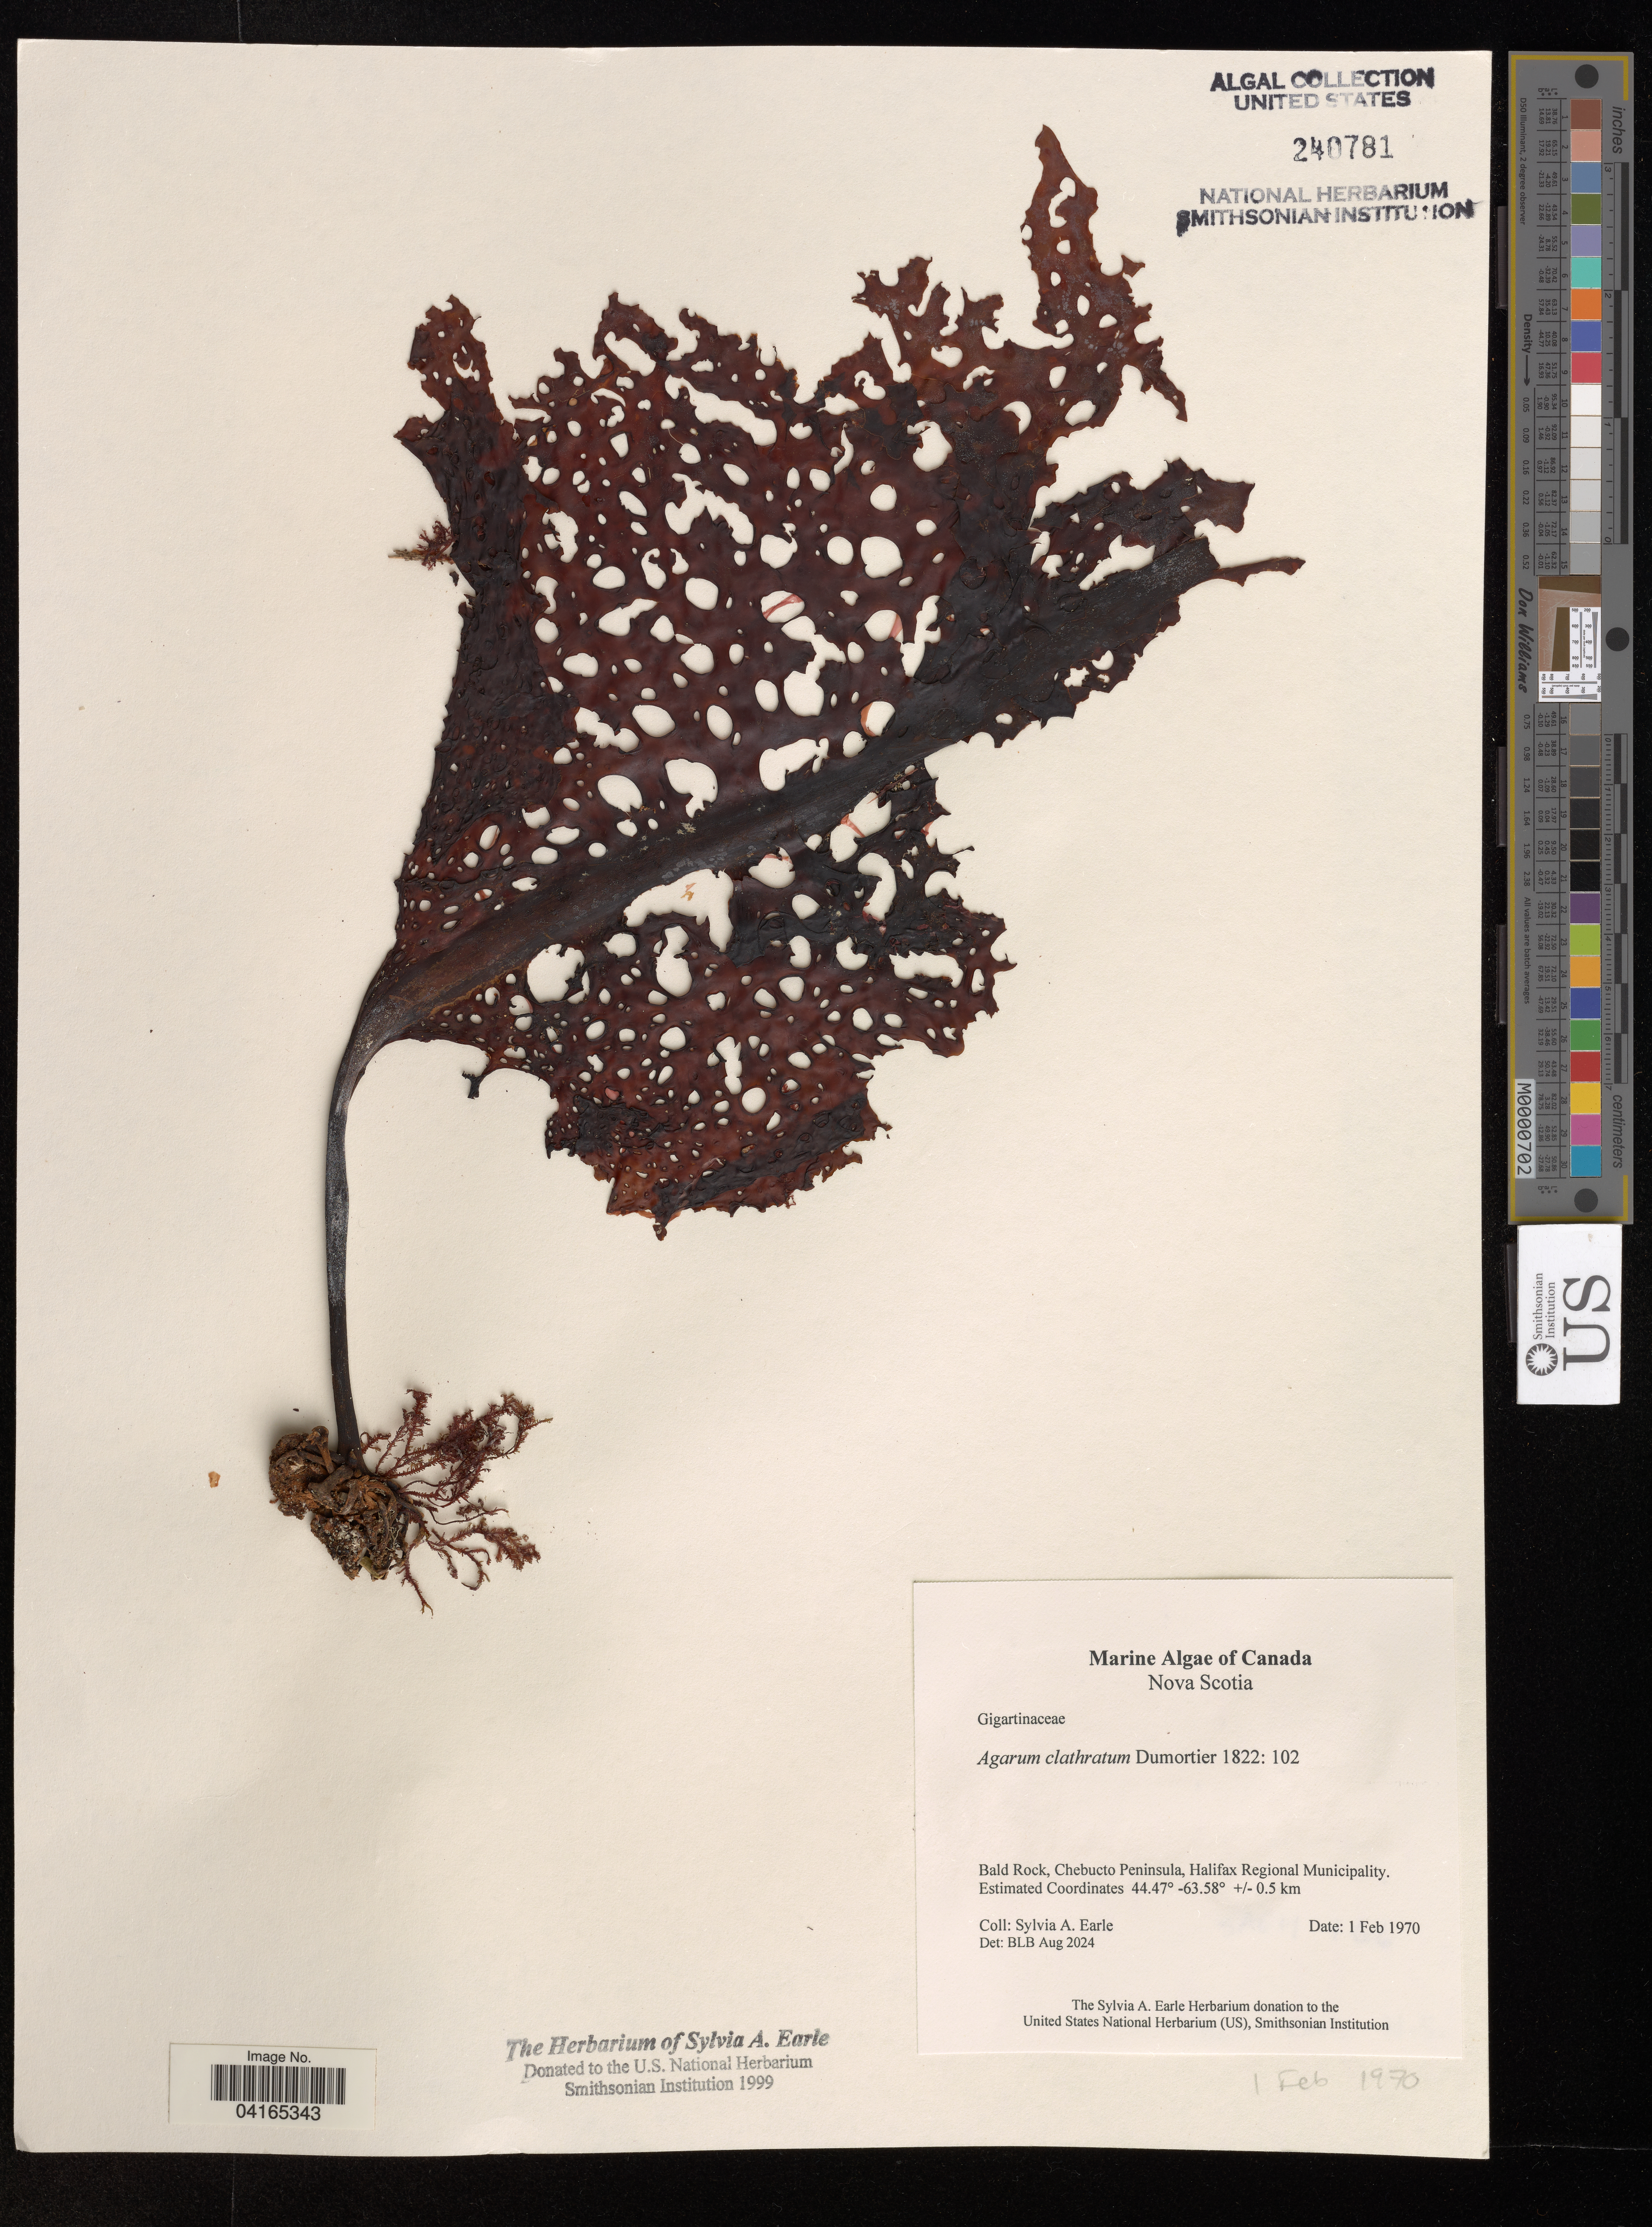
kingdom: Chromista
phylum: Ochrophyta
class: Phaeophyceae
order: Laminariales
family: Costariaceae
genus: Agarum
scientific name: Agarum clathratum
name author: Dumortier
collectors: S. A. Earle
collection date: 1970-02-01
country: Canada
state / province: Nova Scotia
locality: Bald Rock. Chebucto Peninsula, Halifax Regional Municipality.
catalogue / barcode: US 240781